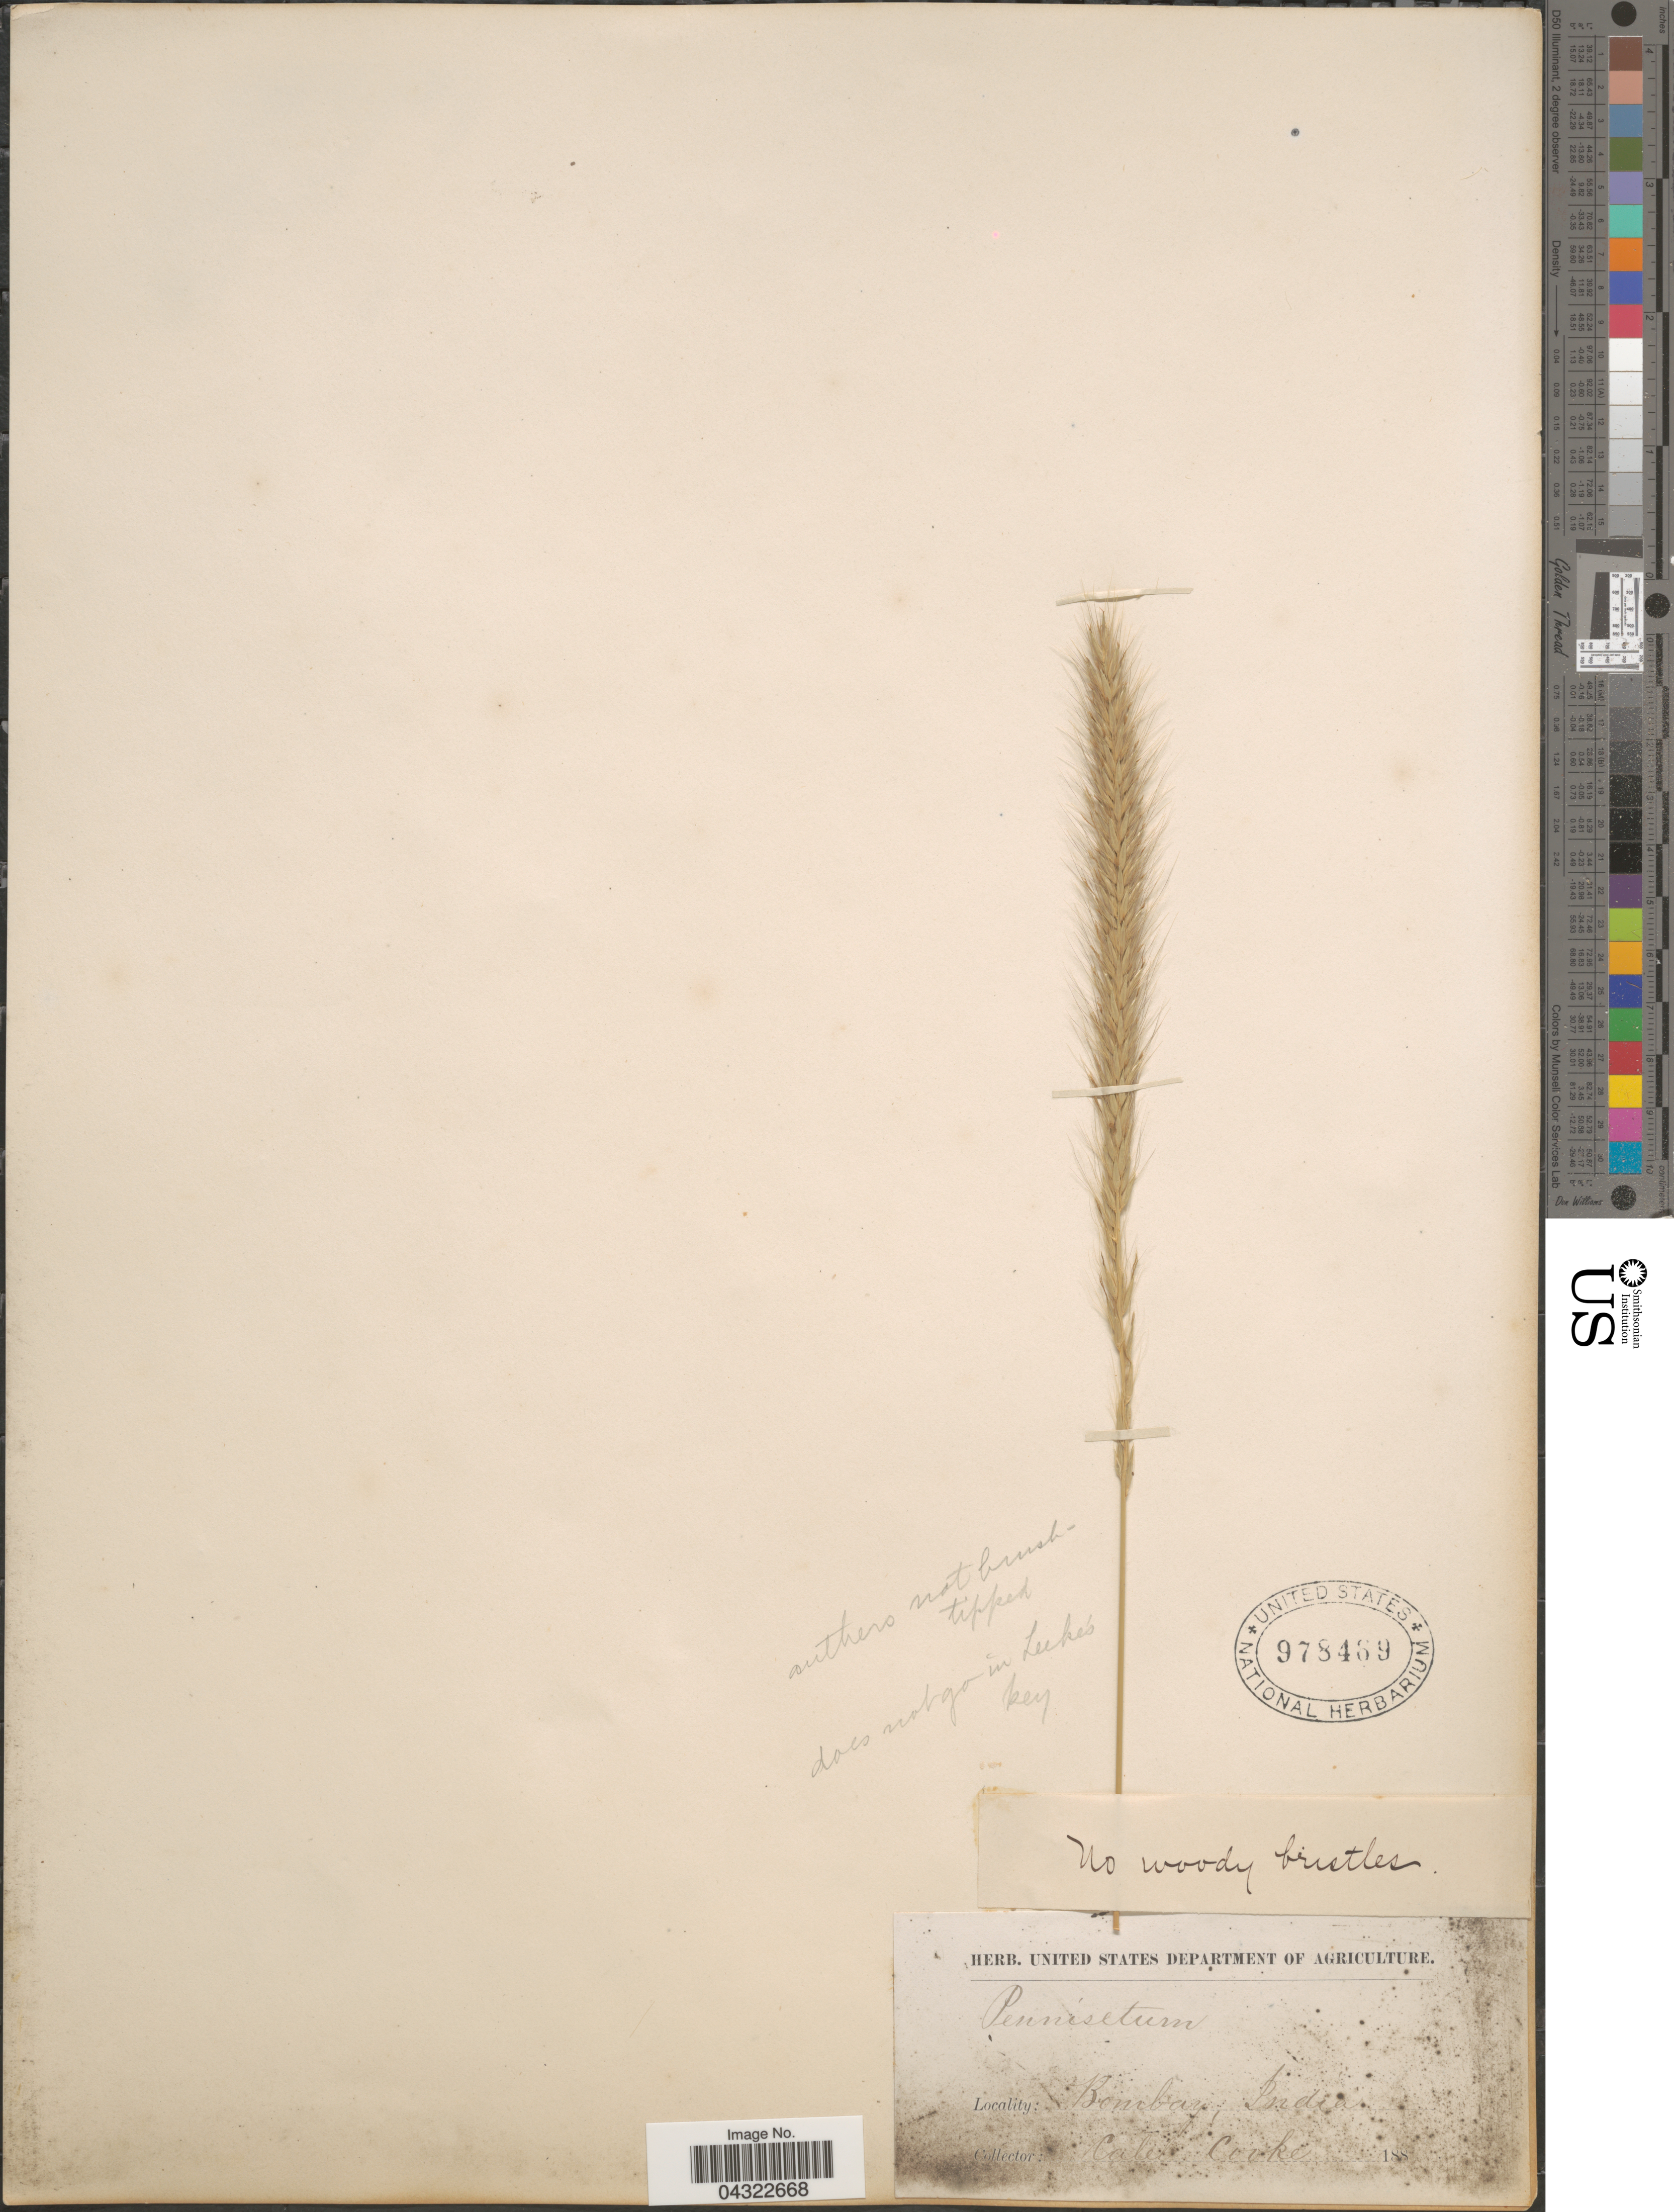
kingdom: Plantae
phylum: Tracheophyta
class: Liliopsida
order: Poales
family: Poaceae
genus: Cenchrus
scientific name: Cenchrus sp.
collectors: C. Cooke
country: India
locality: Bombay.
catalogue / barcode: US 978469